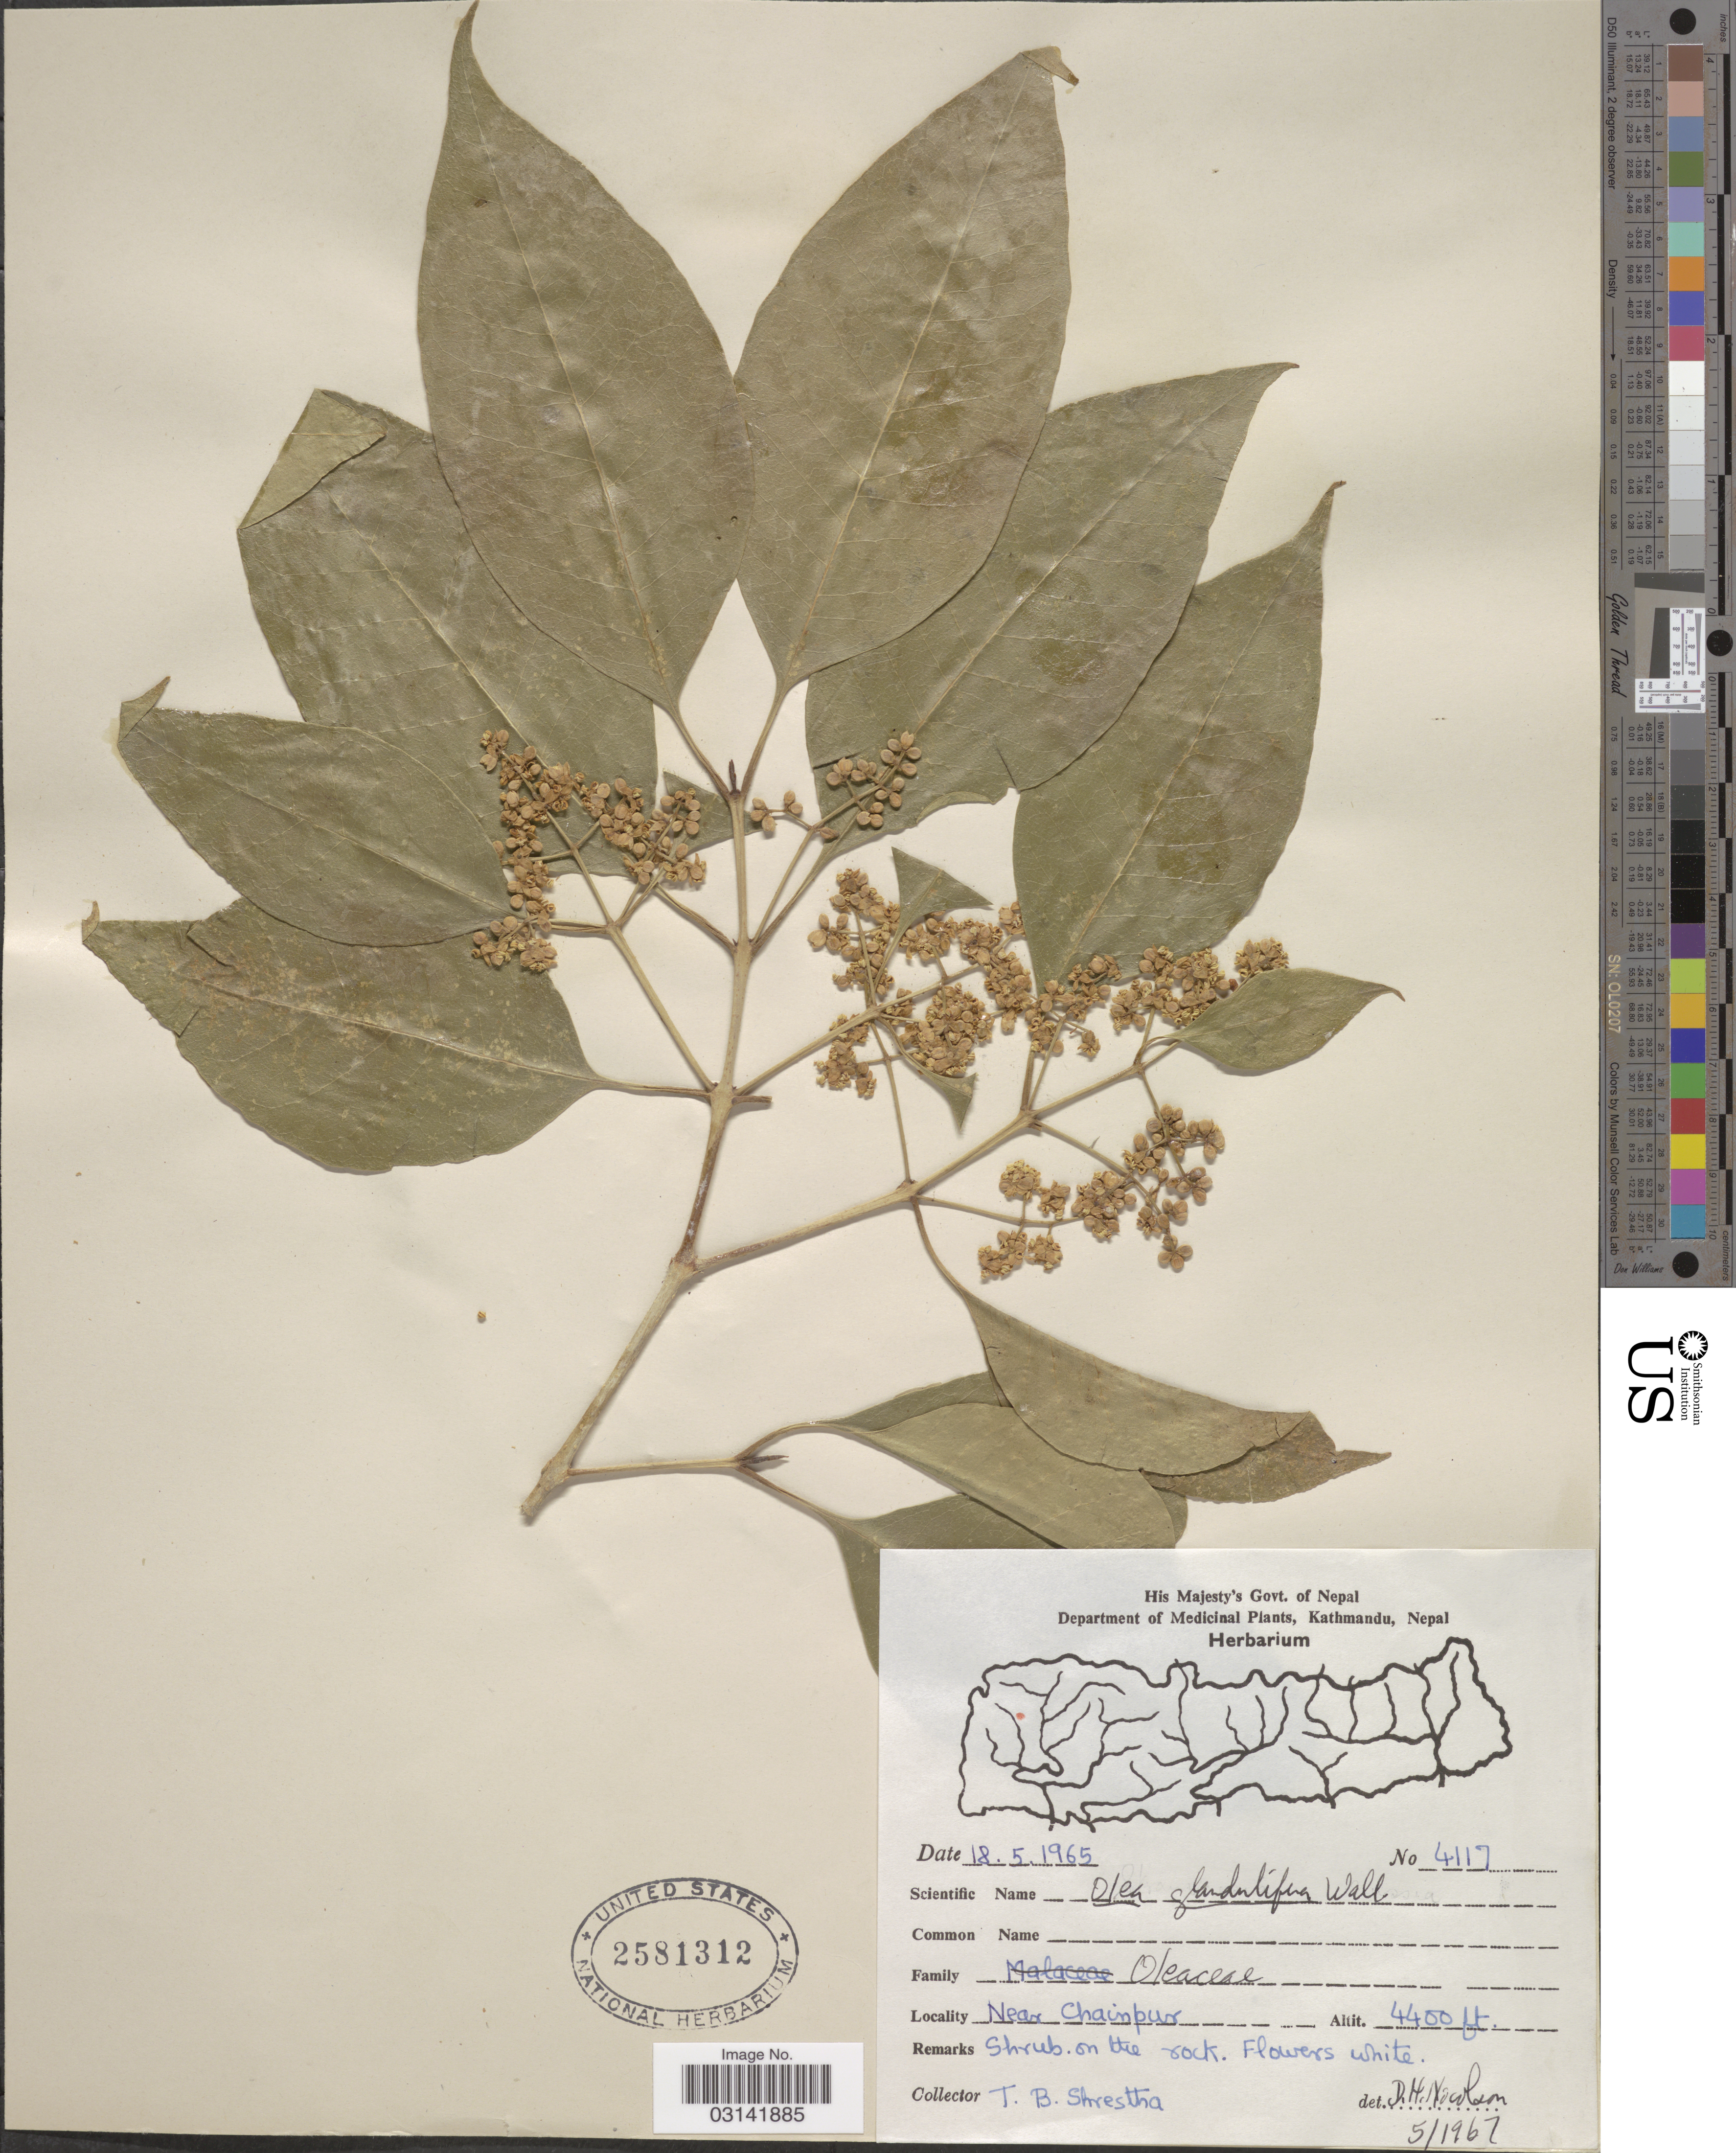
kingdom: Plantae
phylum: Tracheophyta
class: Magnoliopsida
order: Lamiales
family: Oleaceae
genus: Olea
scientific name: Olea paniculata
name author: R. Br.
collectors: T. B. Shrestha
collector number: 4117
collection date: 1965-05-18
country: Nepal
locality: Near Chainpur.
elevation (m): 1341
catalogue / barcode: US 2581312